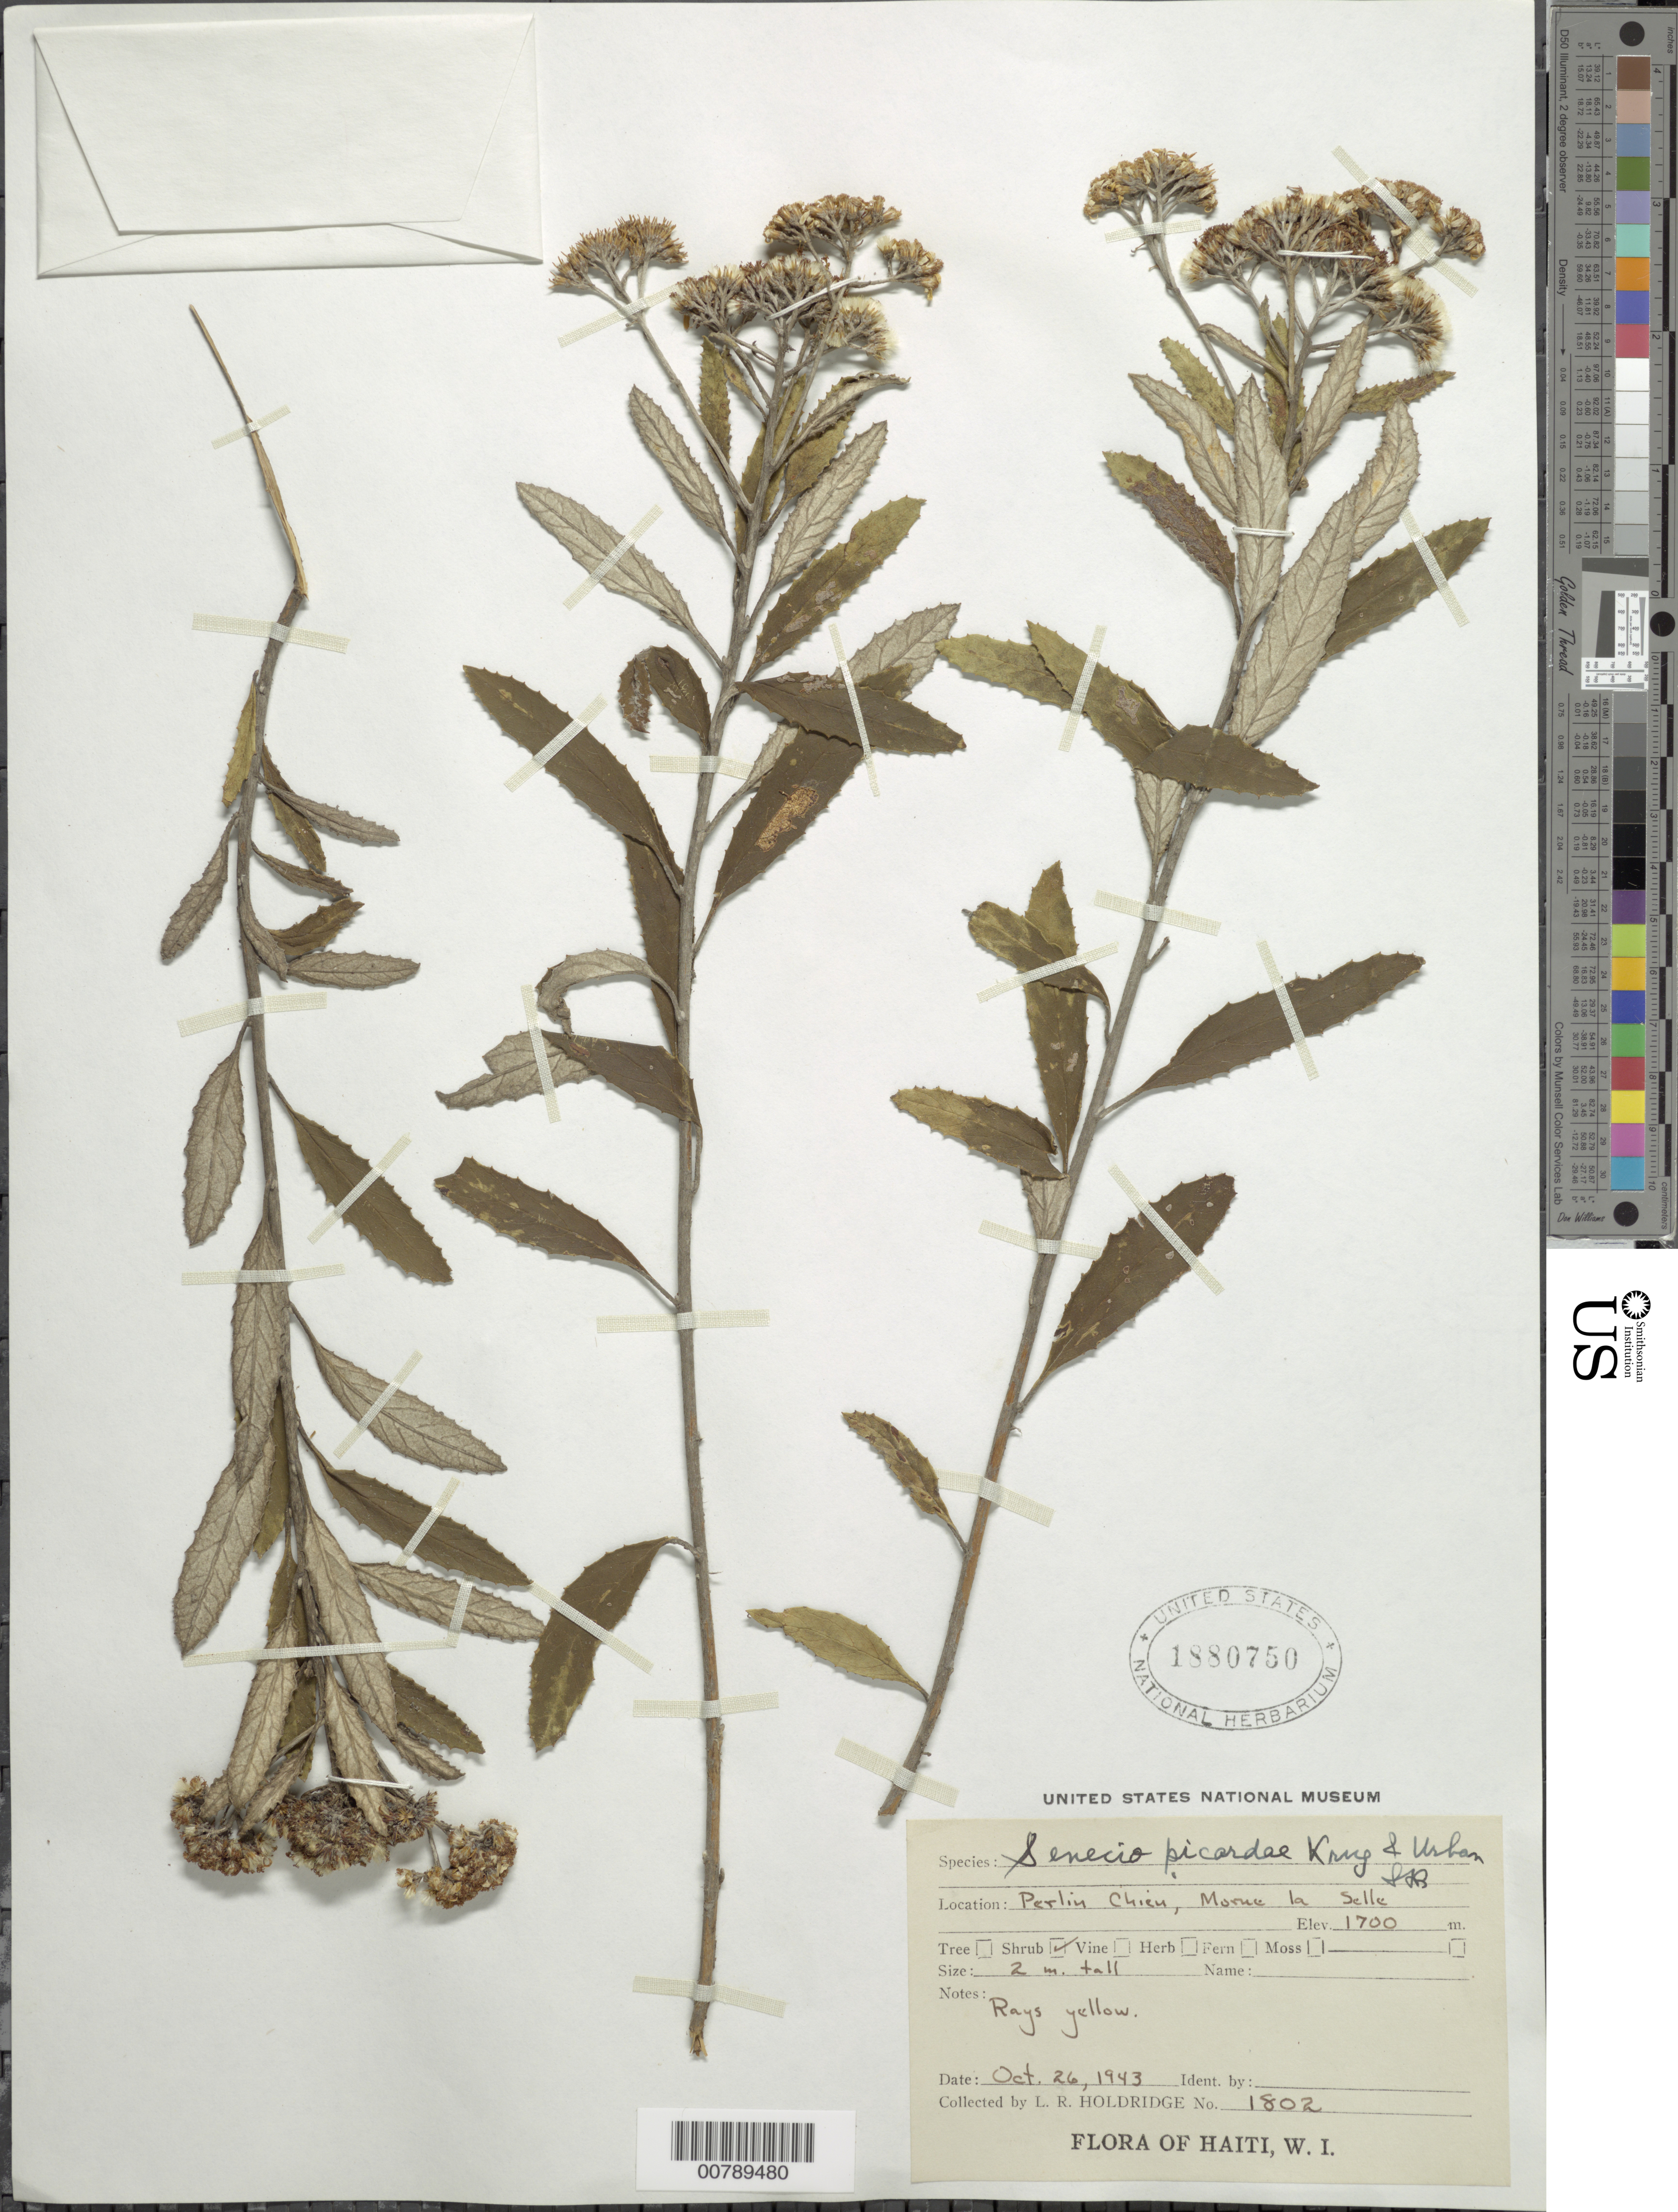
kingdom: Plantae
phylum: Tracheophyta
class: Magnoliopsida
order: Asterales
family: Asteraceae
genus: Senecio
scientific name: Senecio picardae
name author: Krug & Urb.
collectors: L. Holdridge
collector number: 1802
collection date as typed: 26 Oct 1943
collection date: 1943-10-26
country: Haiti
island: Hispaniola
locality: Perlin Chien, Morne La Selle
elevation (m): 1700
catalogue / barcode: US 1880750